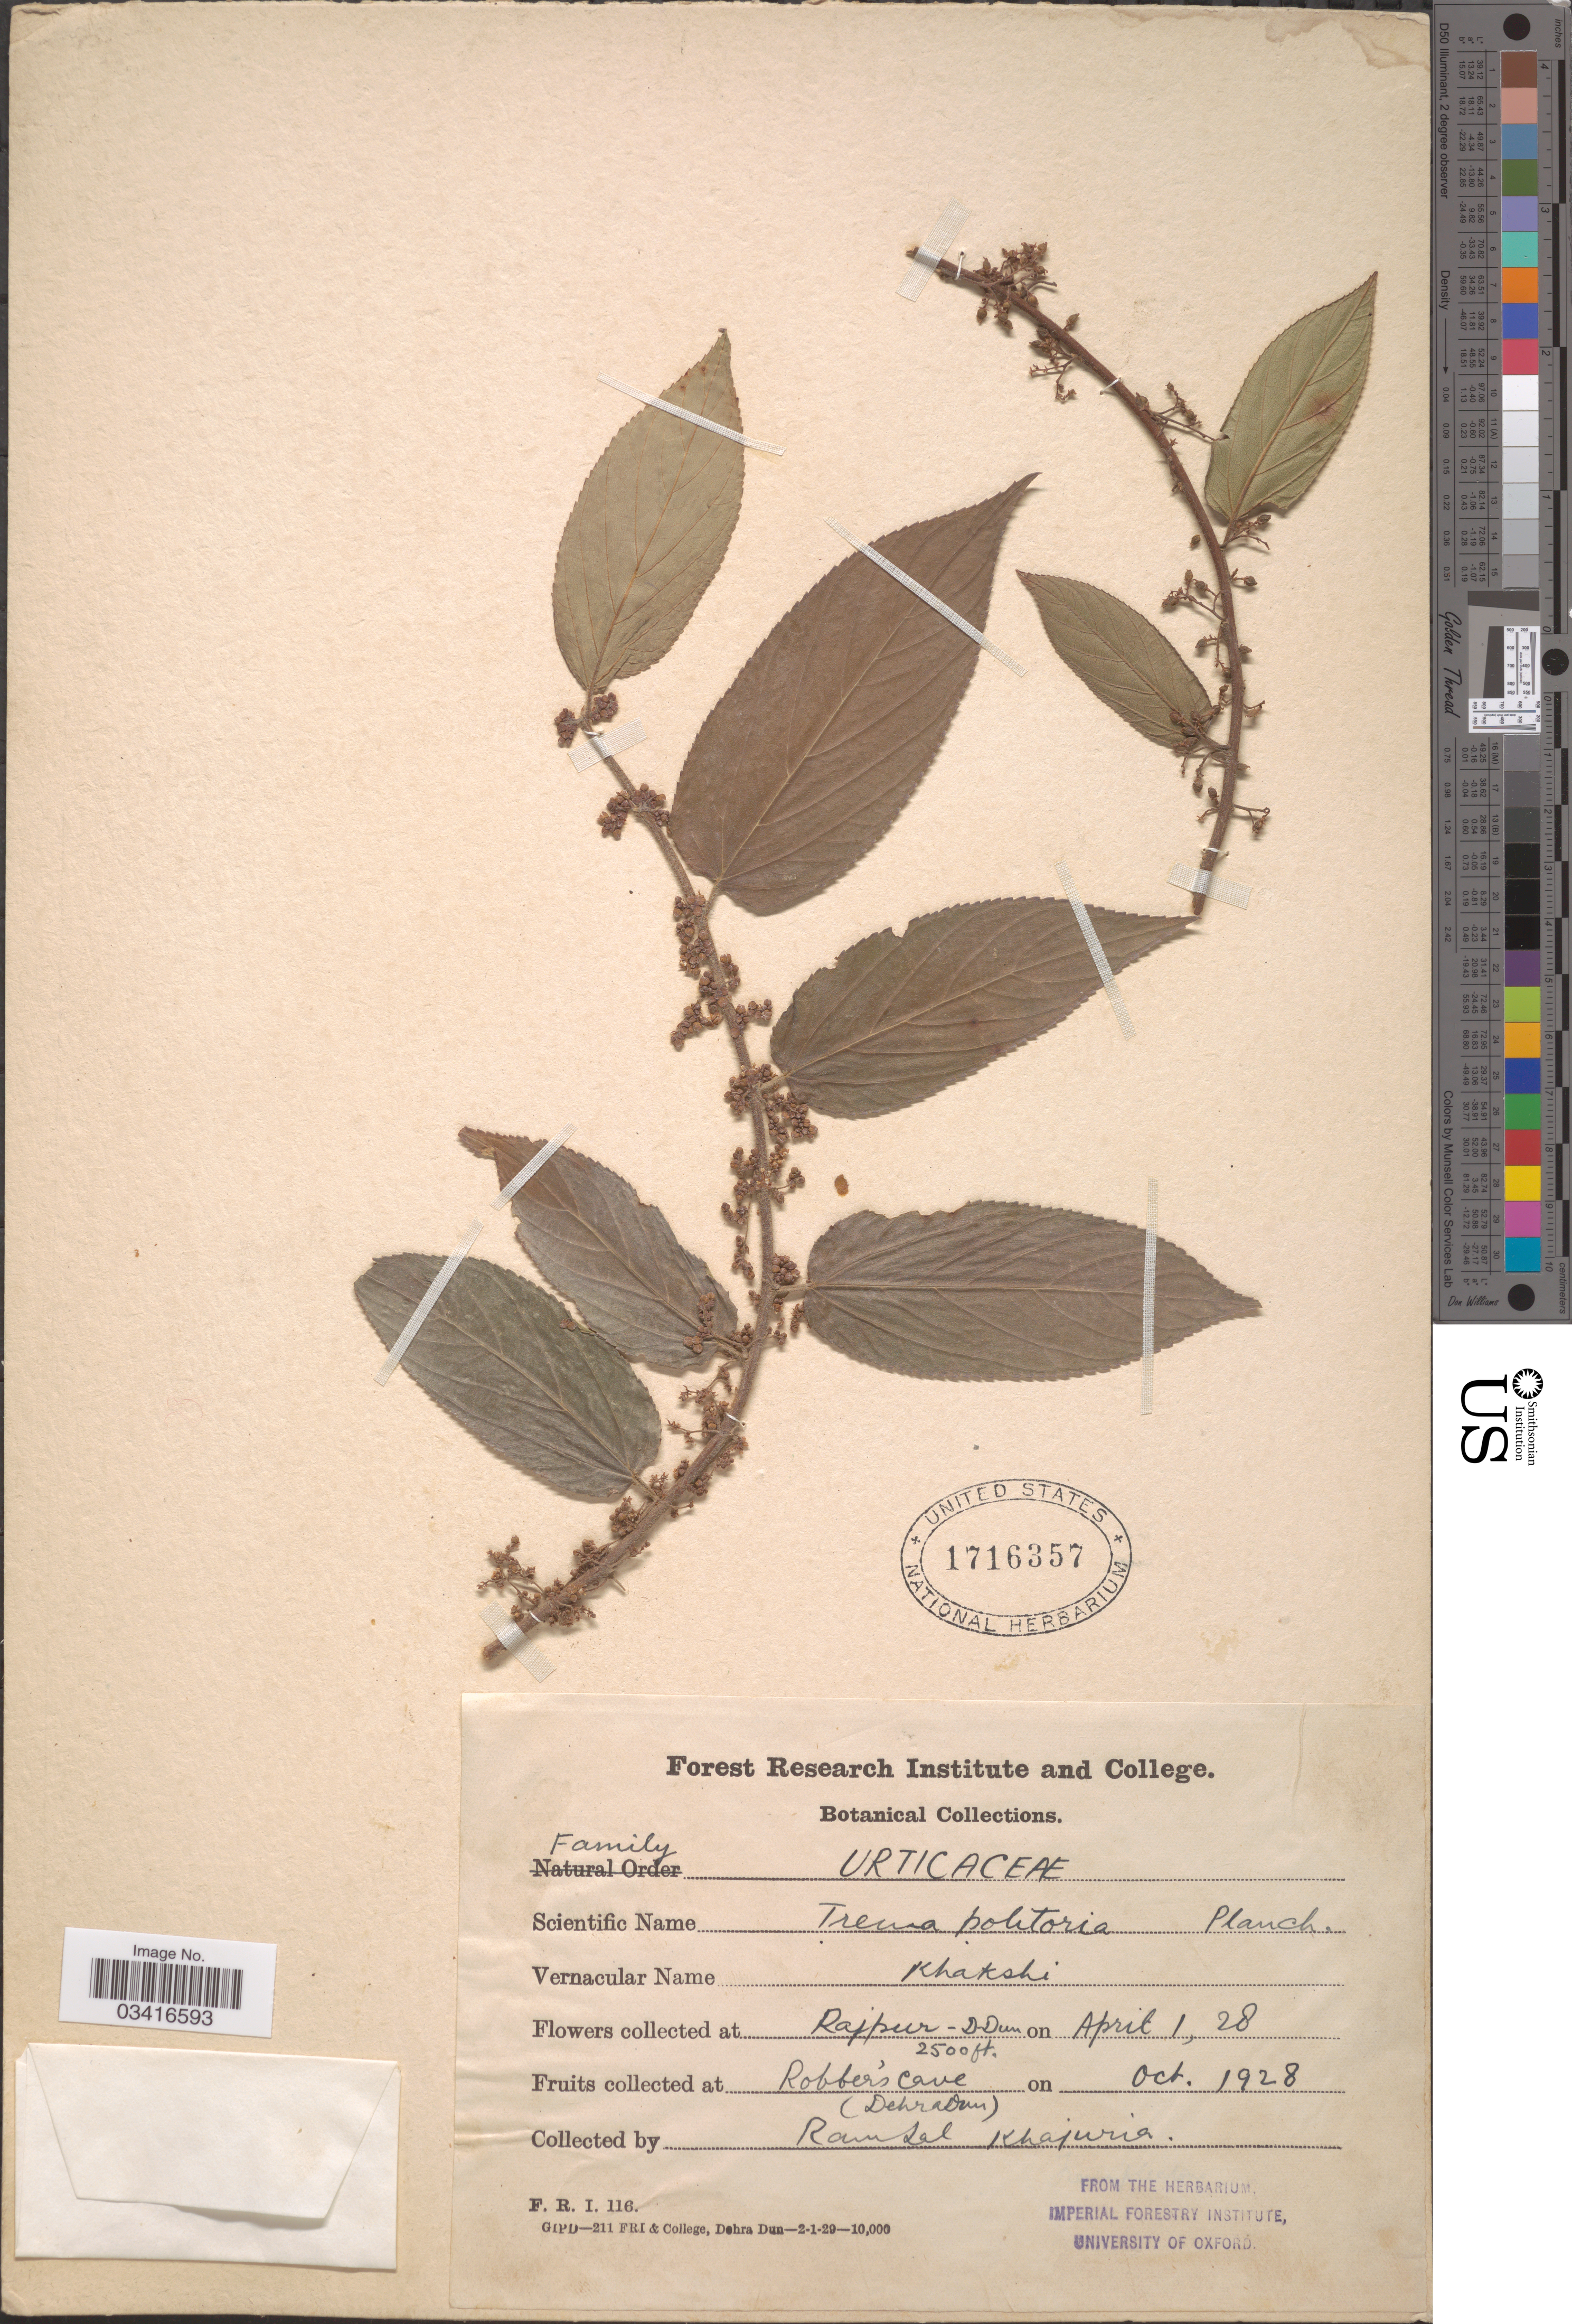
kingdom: Plantae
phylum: Tracheophyta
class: Magnoliopsida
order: Rosales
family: Cannabaceae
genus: Trema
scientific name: Trema politoria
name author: (Planch.) Blume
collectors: R. Khajuria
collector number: F.R.I. 116?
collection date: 1928-04-01/1928-10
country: India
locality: Rajpur -D-Dun. Robber's Cave (DehraDun).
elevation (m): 762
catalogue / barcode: US 1716357